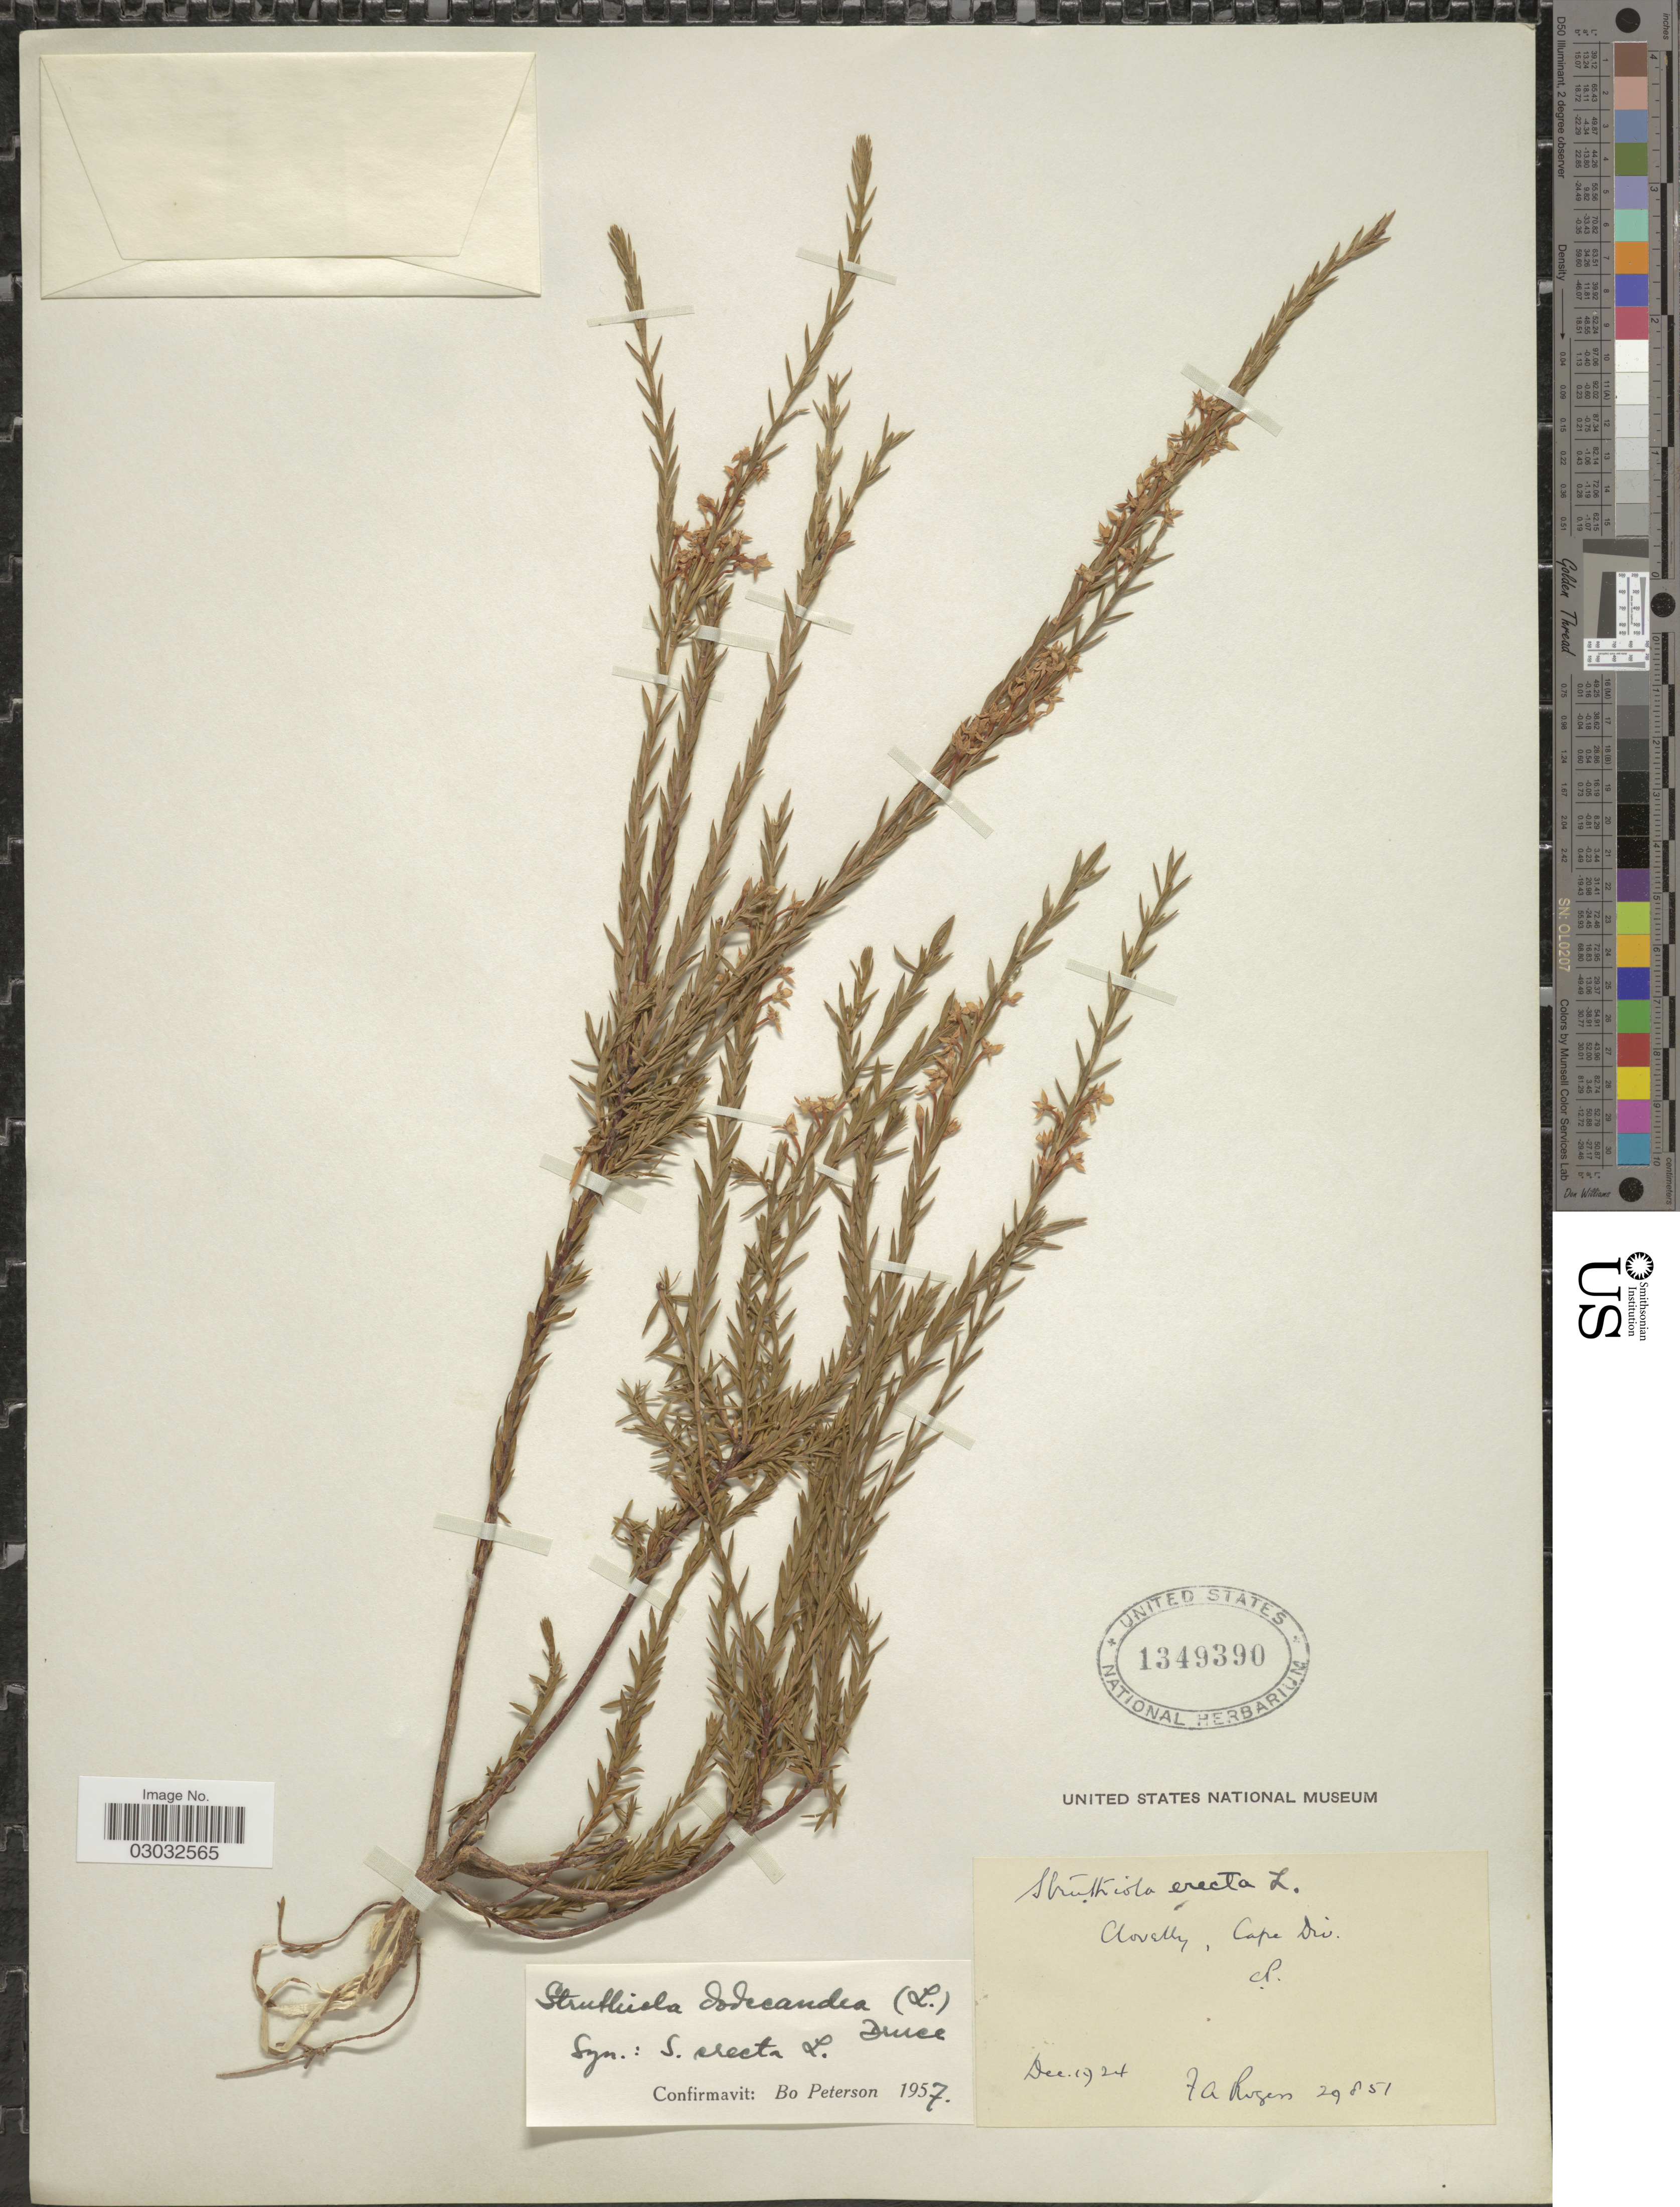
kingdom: Plantae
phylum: Tracheophyta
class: Magnoliopsida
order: Malvales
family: Thymelaeaceae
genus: Struthiola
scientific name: Struthiola dodecandra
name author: (L.) Druce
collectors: F. A. Rogers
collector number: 29851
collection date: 1924-12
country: South Africa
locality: Clovelly, Cape Div., CP.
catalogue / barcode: US 1349390